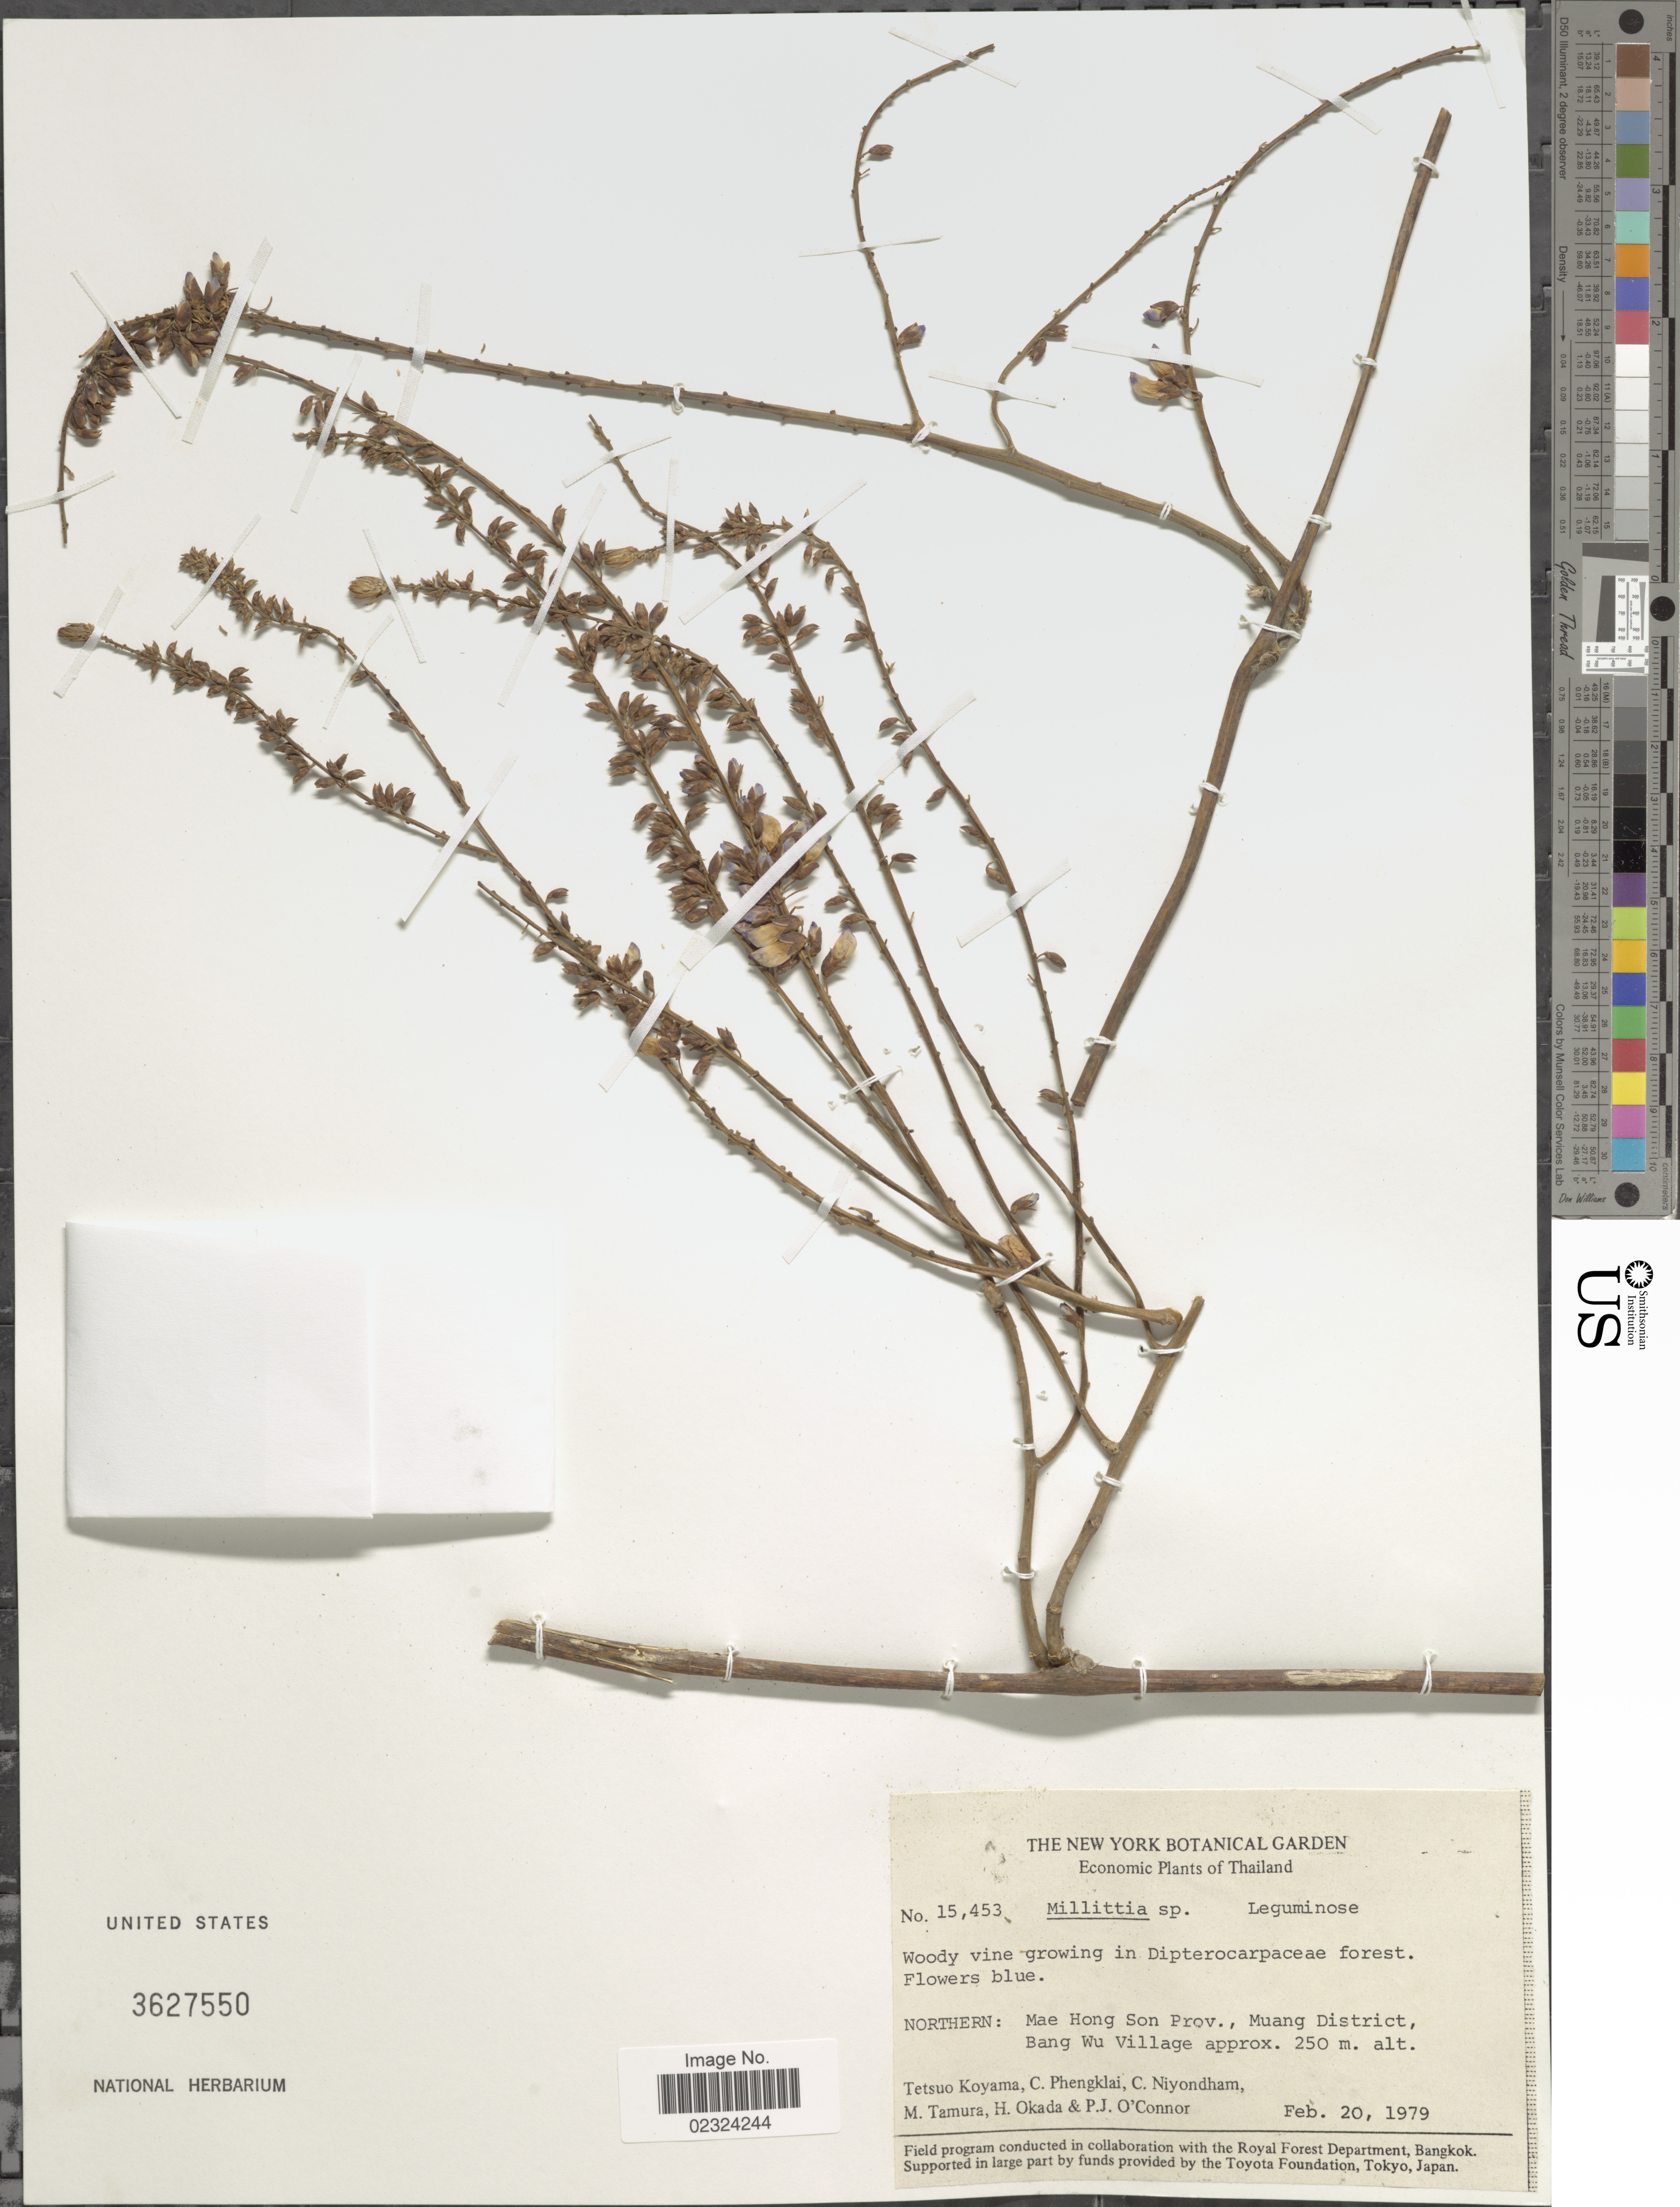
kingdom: Plantae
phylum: Tracheophyta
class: Magnoliopsida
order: Fabales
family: Fabaceae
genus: Millettia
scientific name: Millettia sp.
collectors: T. Koyama, C. Phengklai, C. Niyondham, M. Tamura & et al.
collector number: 15453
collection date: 1979-02-20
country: Thailand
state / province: Mae Hong Son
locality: Northern: Muan District, Bang Wu Village.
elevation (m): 250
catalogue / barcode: US 3627550